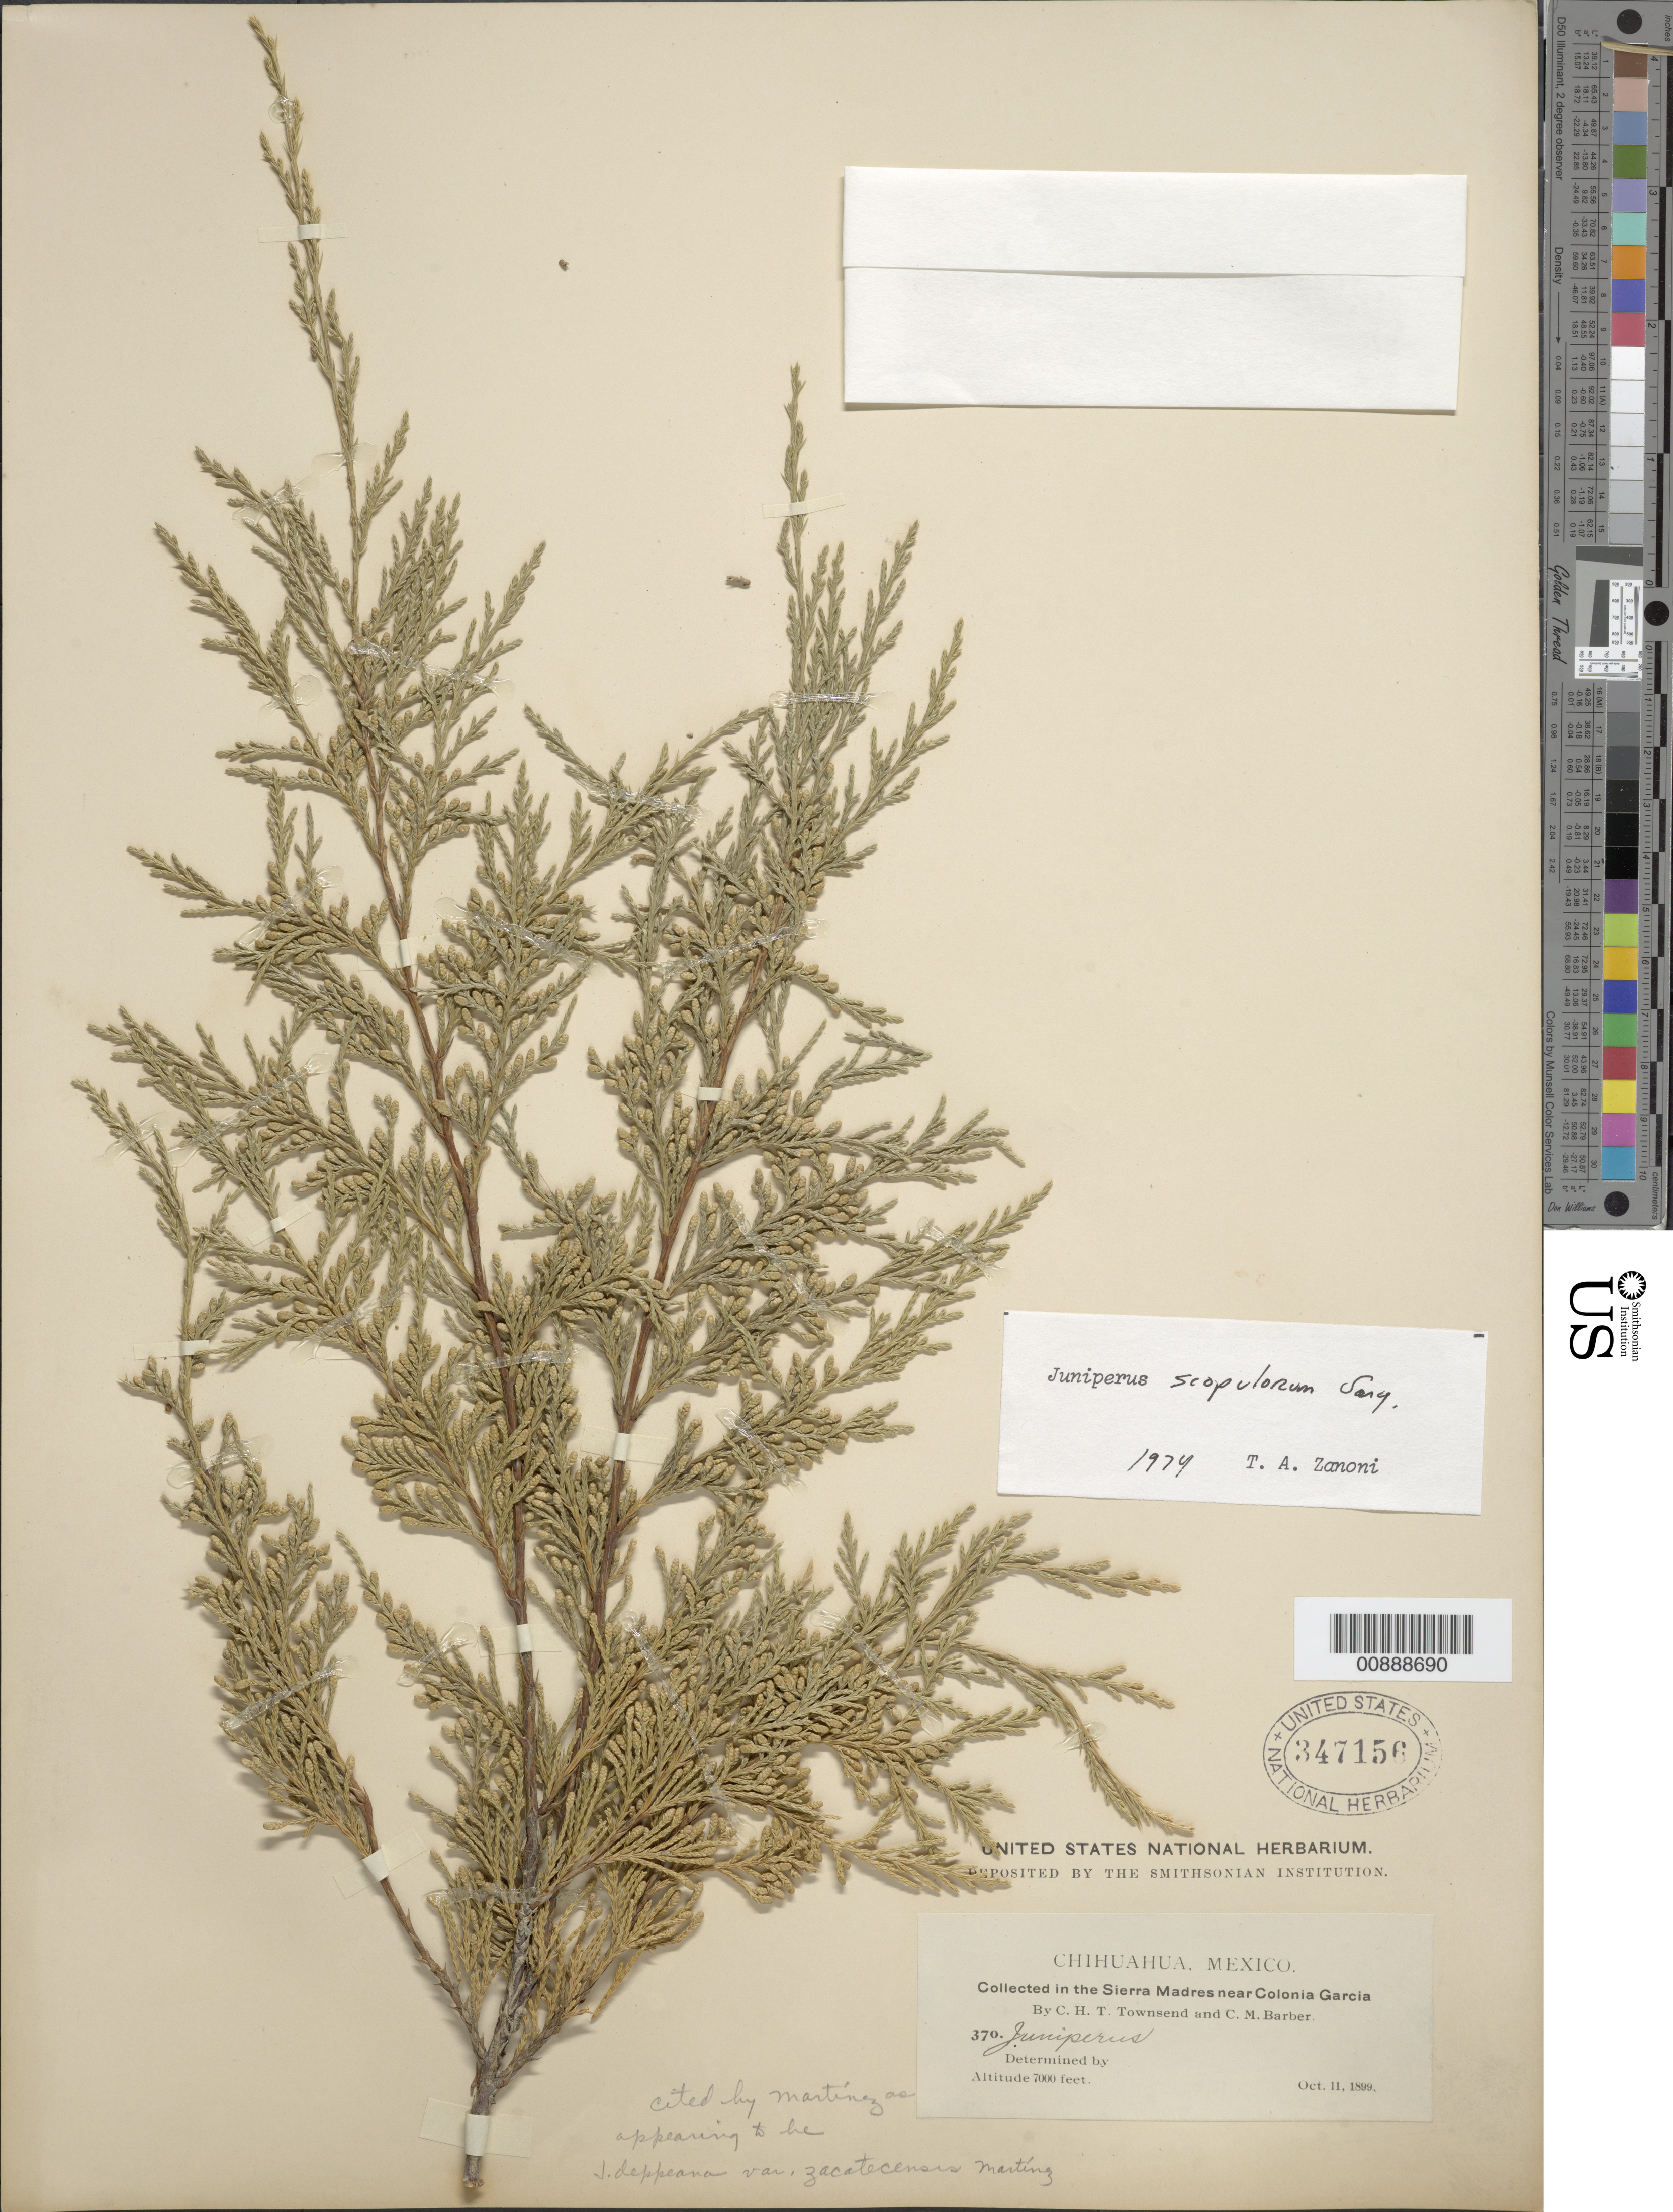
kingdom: Plantae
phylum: Tracheophyta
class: Pinopsida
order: Pinales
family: Cupressaceae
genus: Juniperus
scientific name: Juniperus blancoi var. mucronata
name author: (Farjon) R.P. Adams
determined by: Ferguson, G. M.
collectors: C. H. T. Townsend & C. Barber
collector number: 370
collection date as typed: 11 Oct 1899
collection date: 1899-10-11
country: Mexico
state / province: Chihuahua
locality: Sierra Madre near Colonia García, Chihuahua.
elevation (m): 2134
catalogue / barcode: US 347156